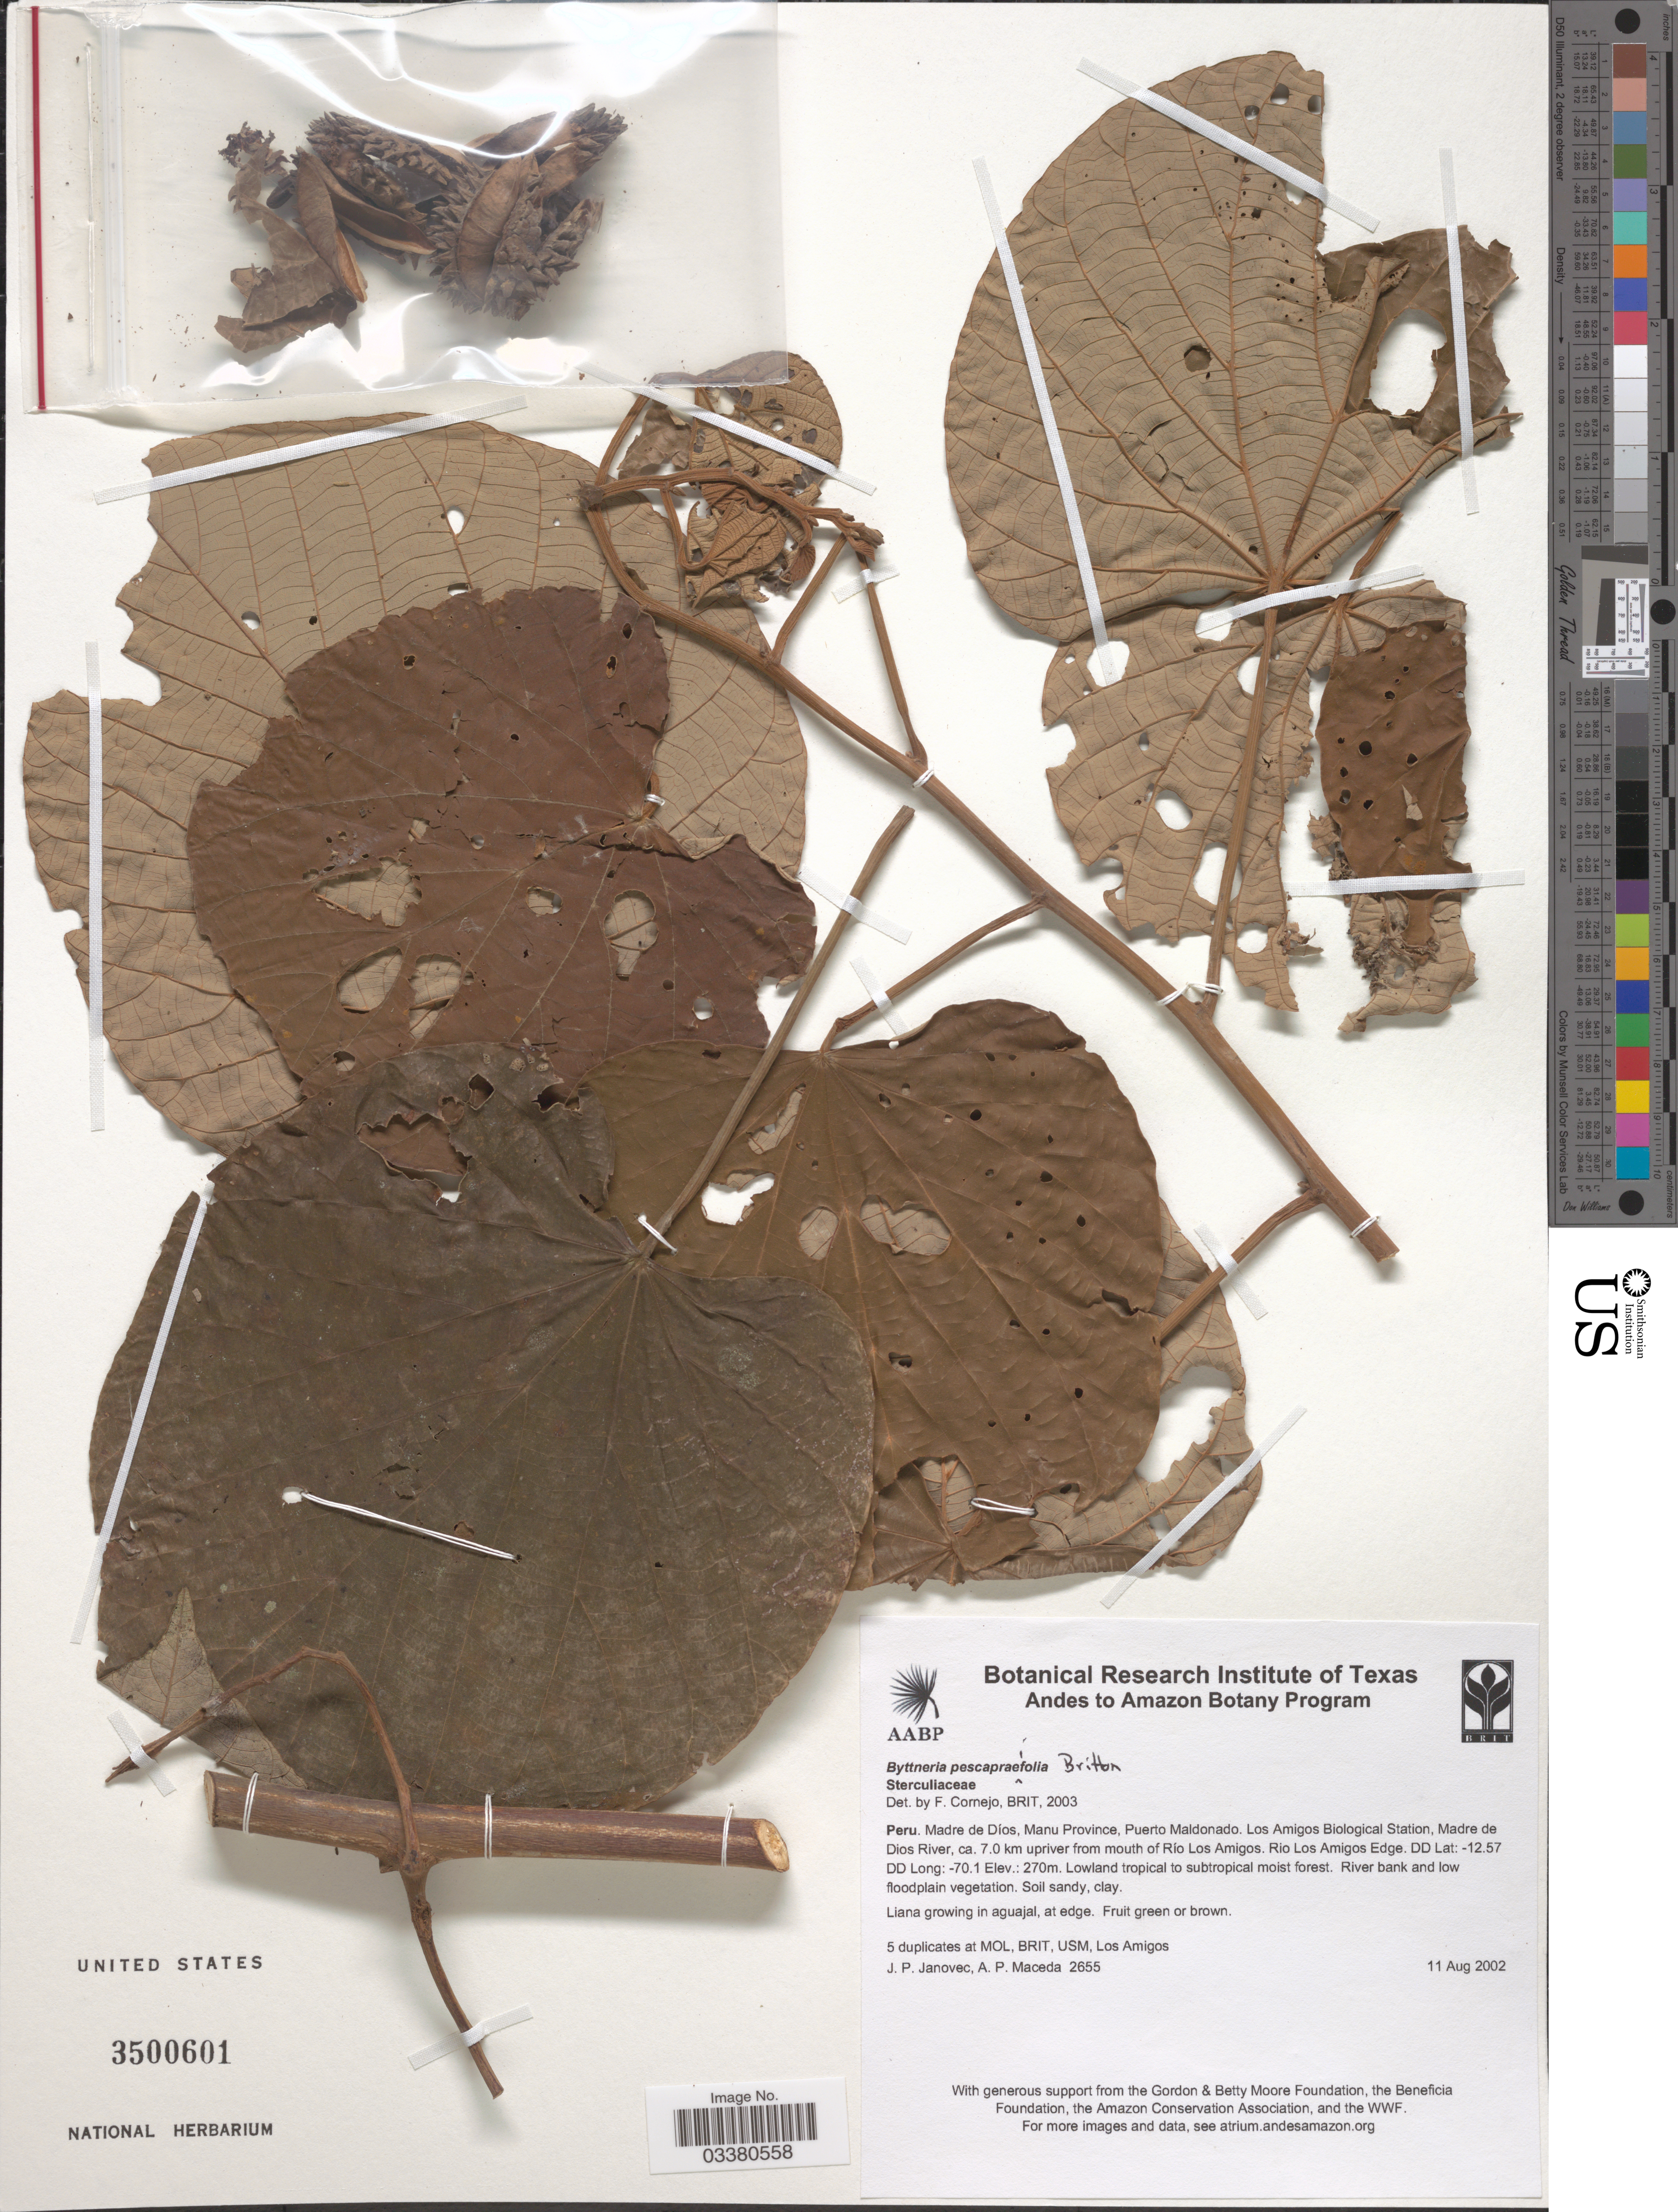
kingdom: Plantae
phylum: Tracheophyta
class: Magnoliopsida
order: Malvales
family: Malvaceae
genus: Byttneria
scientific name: Byttneria pescapriifolia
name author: Britton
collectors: J. P. Janovec & A. Maceda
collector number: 2655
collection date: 2002-08-11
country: Peru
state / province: Madre de Dios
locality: Manu Province, Puerto Maldonado. Los Amigos Biological Station, Madre de Dios River, ca. 7.0 km upriver from mouth of Río Los Amigos. Rio Los Amigos Edge.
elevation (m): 270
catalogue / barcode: US 3500601